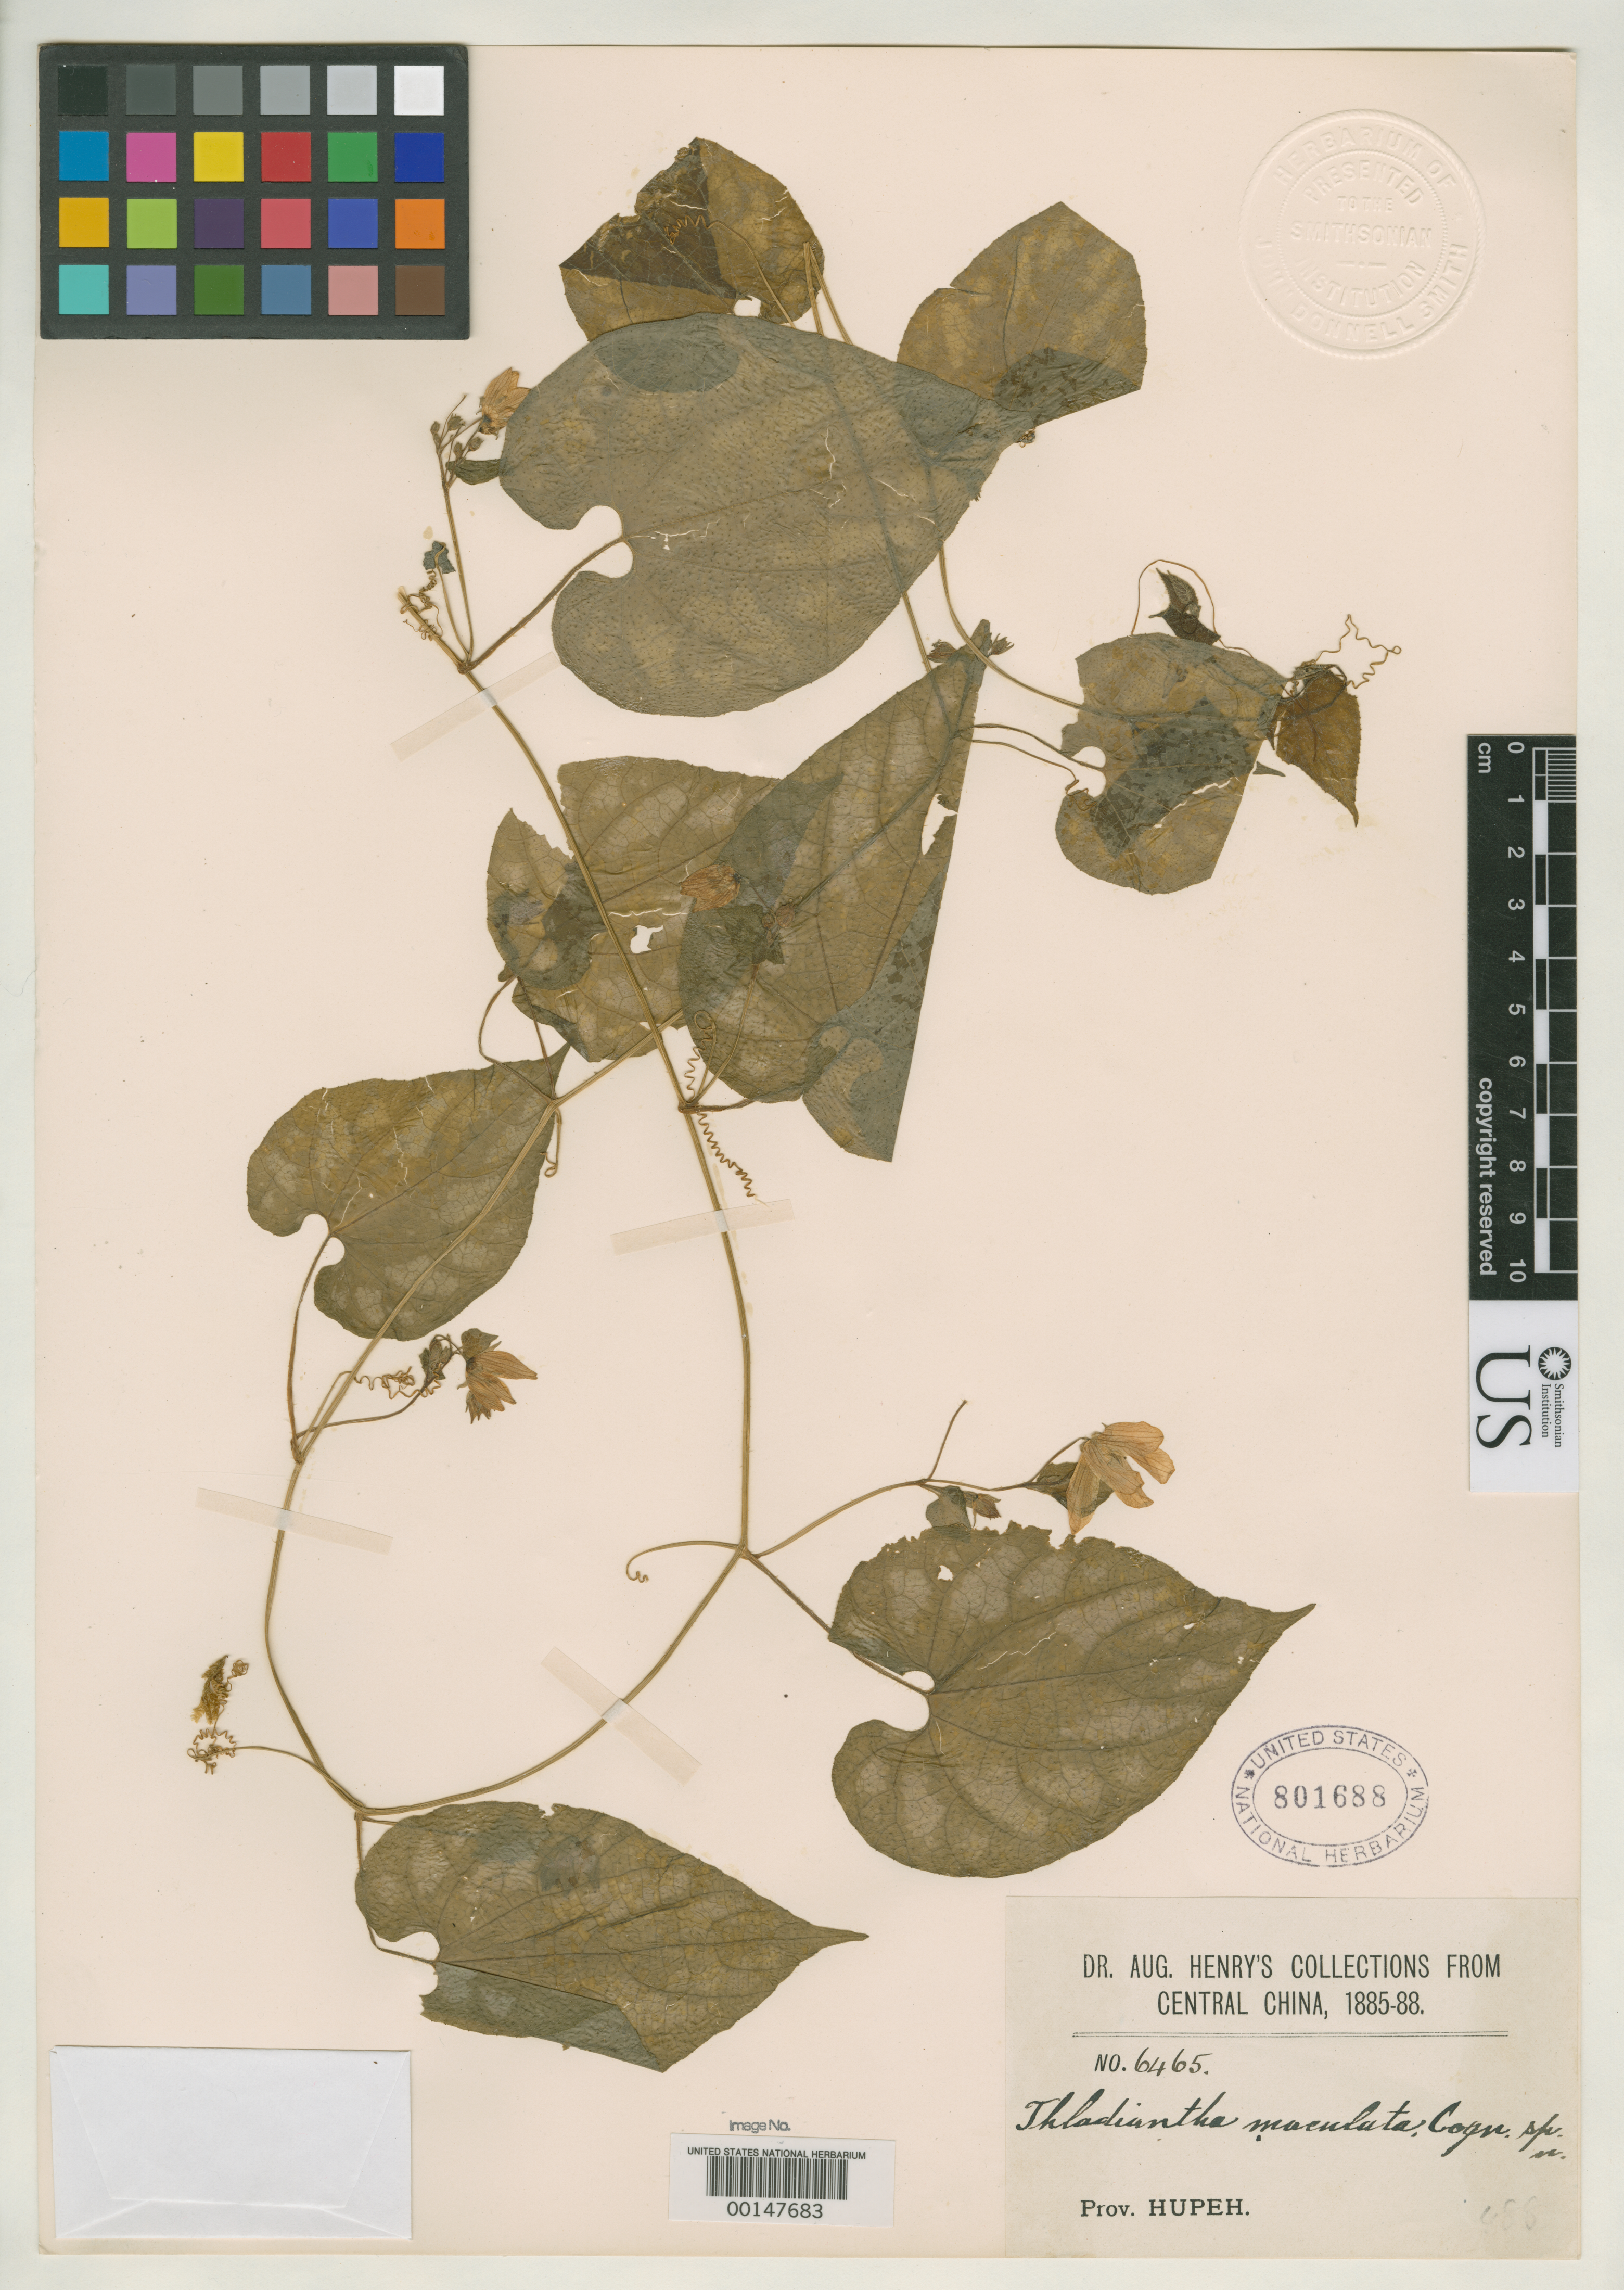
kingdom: Plantae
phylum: Tracheophyta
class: Magnoliopsida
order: Cucurbitales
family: Cucurbitaceae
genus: Thladiantha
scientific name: Thladiantha maculata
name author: Cogn. in Engl.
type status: Syntype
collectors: A. Henry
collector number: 6465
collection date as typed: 1885-88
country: China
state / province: Hubei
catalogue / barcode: US 801688